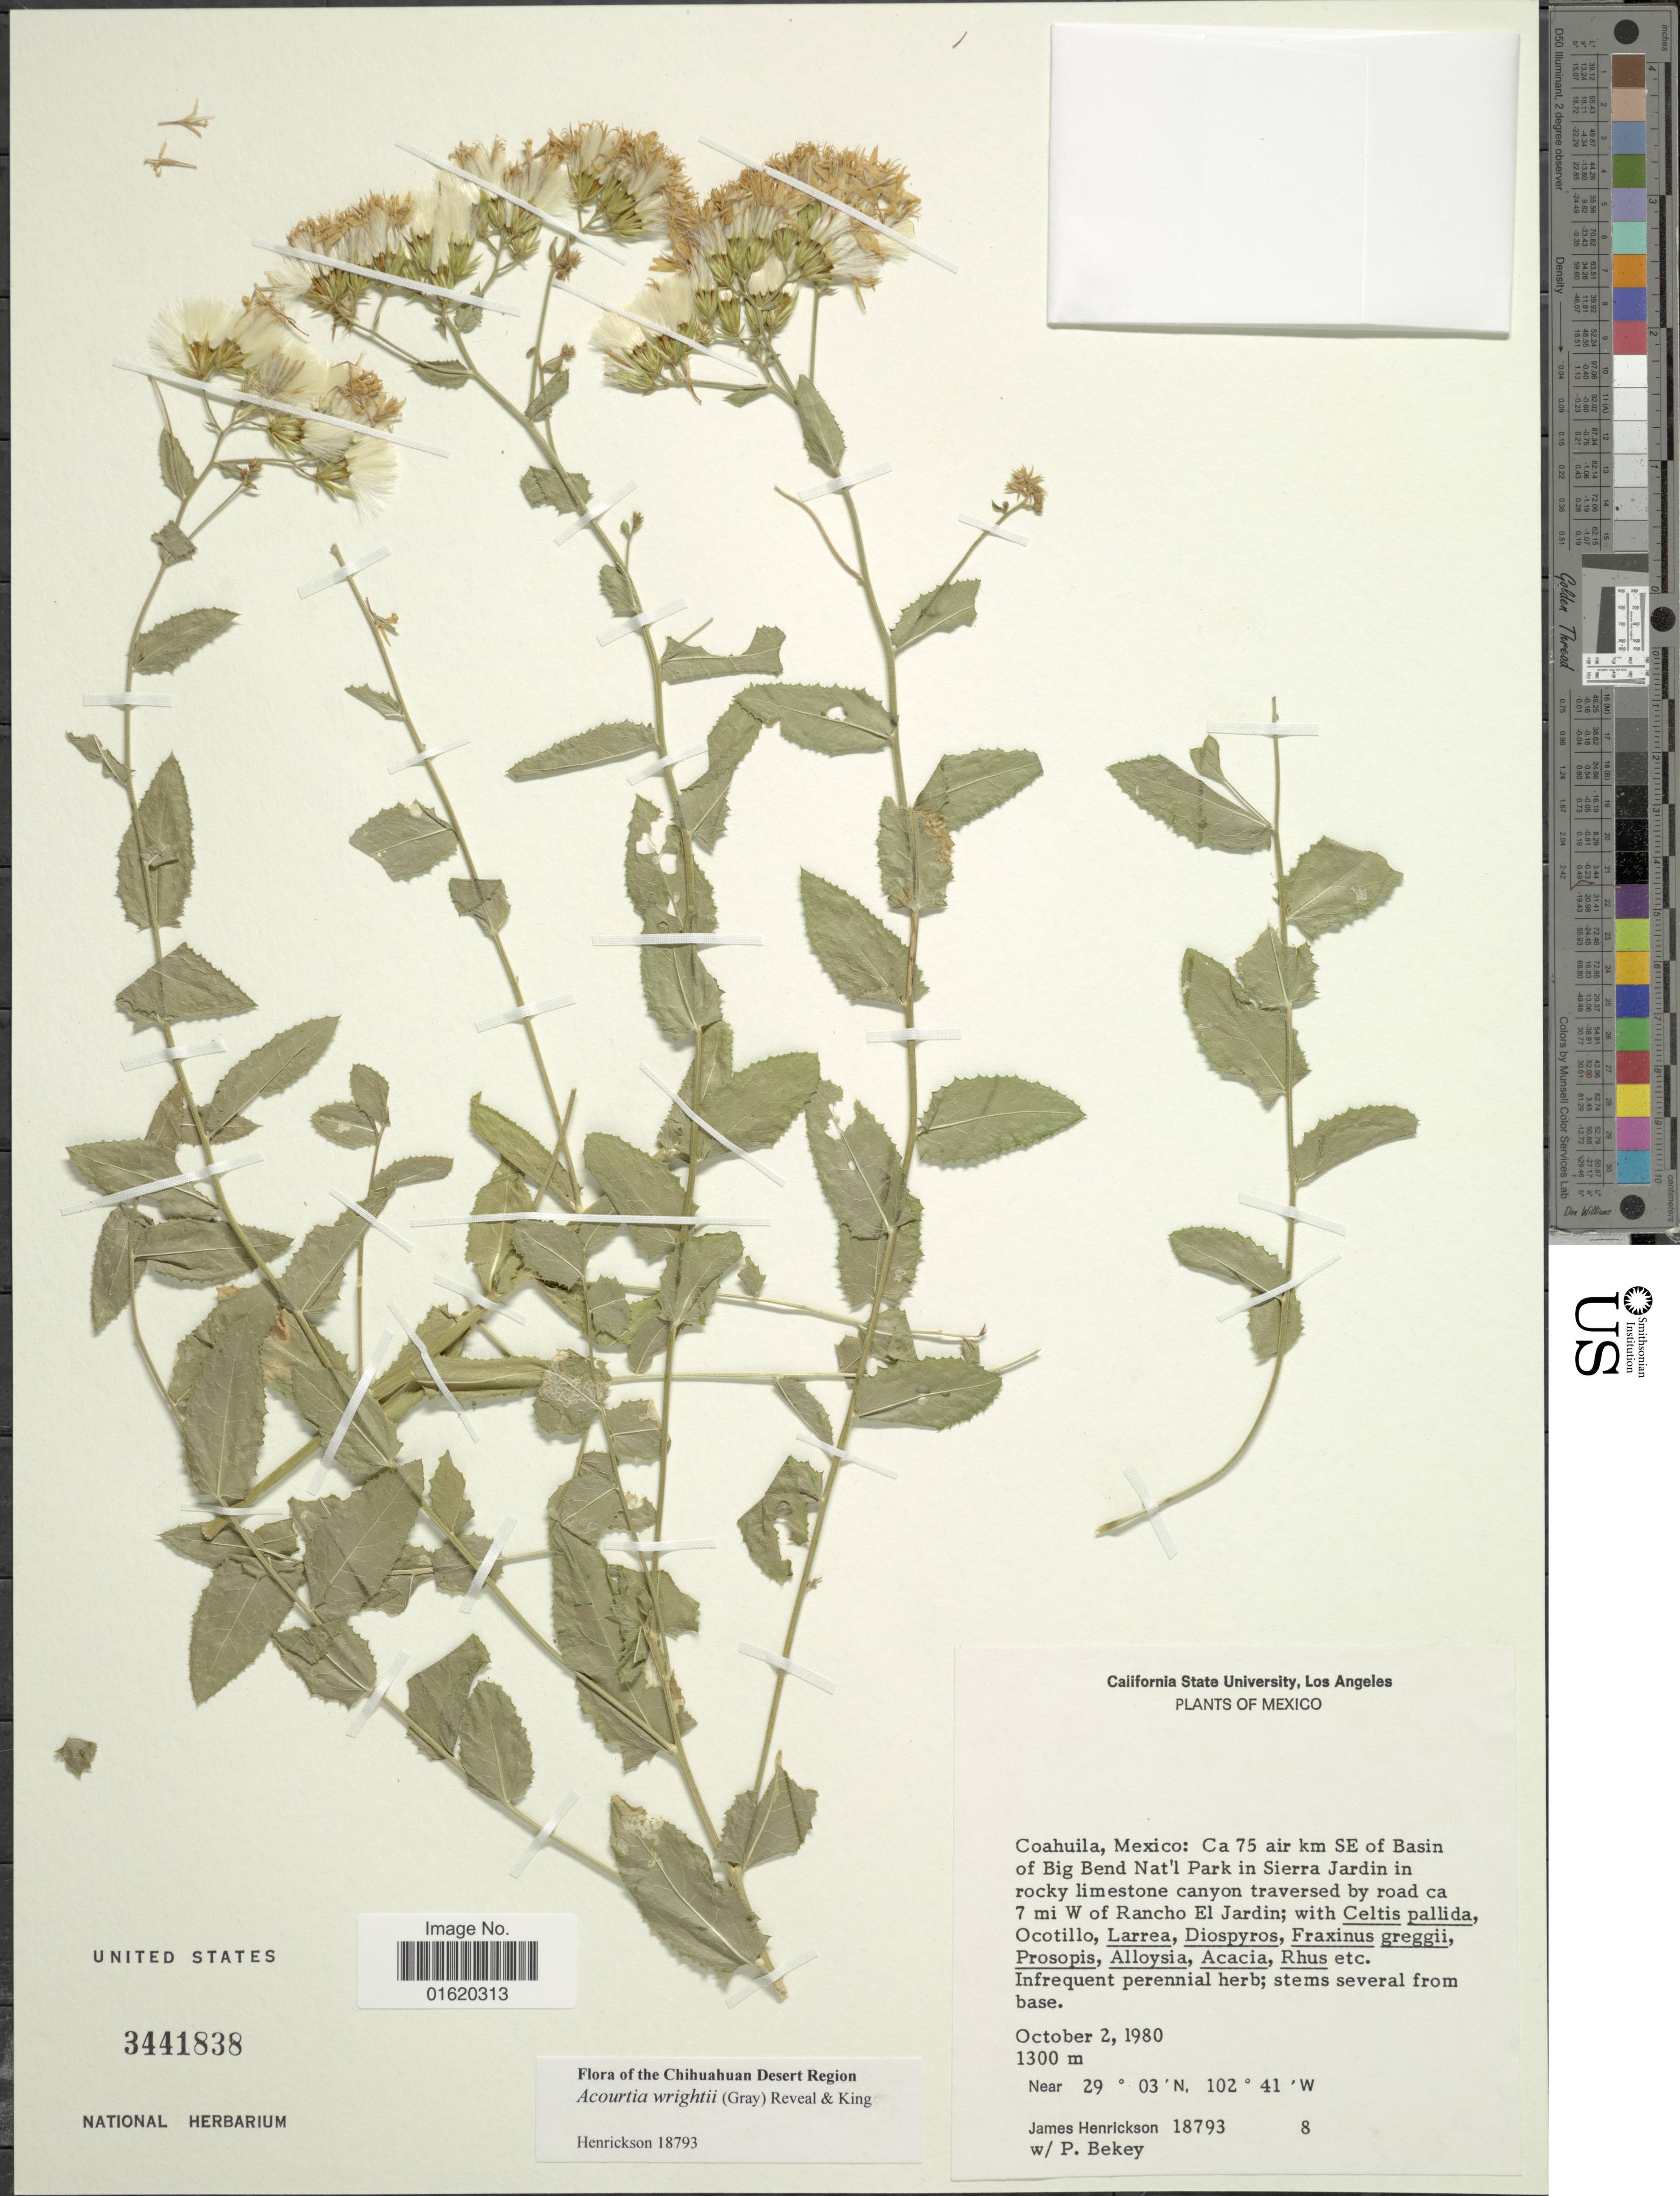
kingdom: Plantae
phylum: Tracheophyta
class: Magnoliopsida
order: Asterales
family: Asteraceae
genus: Acourtia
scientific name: Acourtia wrightii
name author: (A. Gray) Reveal & R.M. King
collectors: J. S. Henrickson & Bekey, P.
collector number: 18793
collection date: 1980-10-02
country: Mexico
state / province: Coahuila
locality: Ca. 75 air km SE of Basin of Big Bend Nat'l Park in Sierra Jardin in rocky limestone canyon traversed by road ca 7 mi W of Rancho El Jardin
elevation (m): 1300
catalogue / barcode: US 3441838